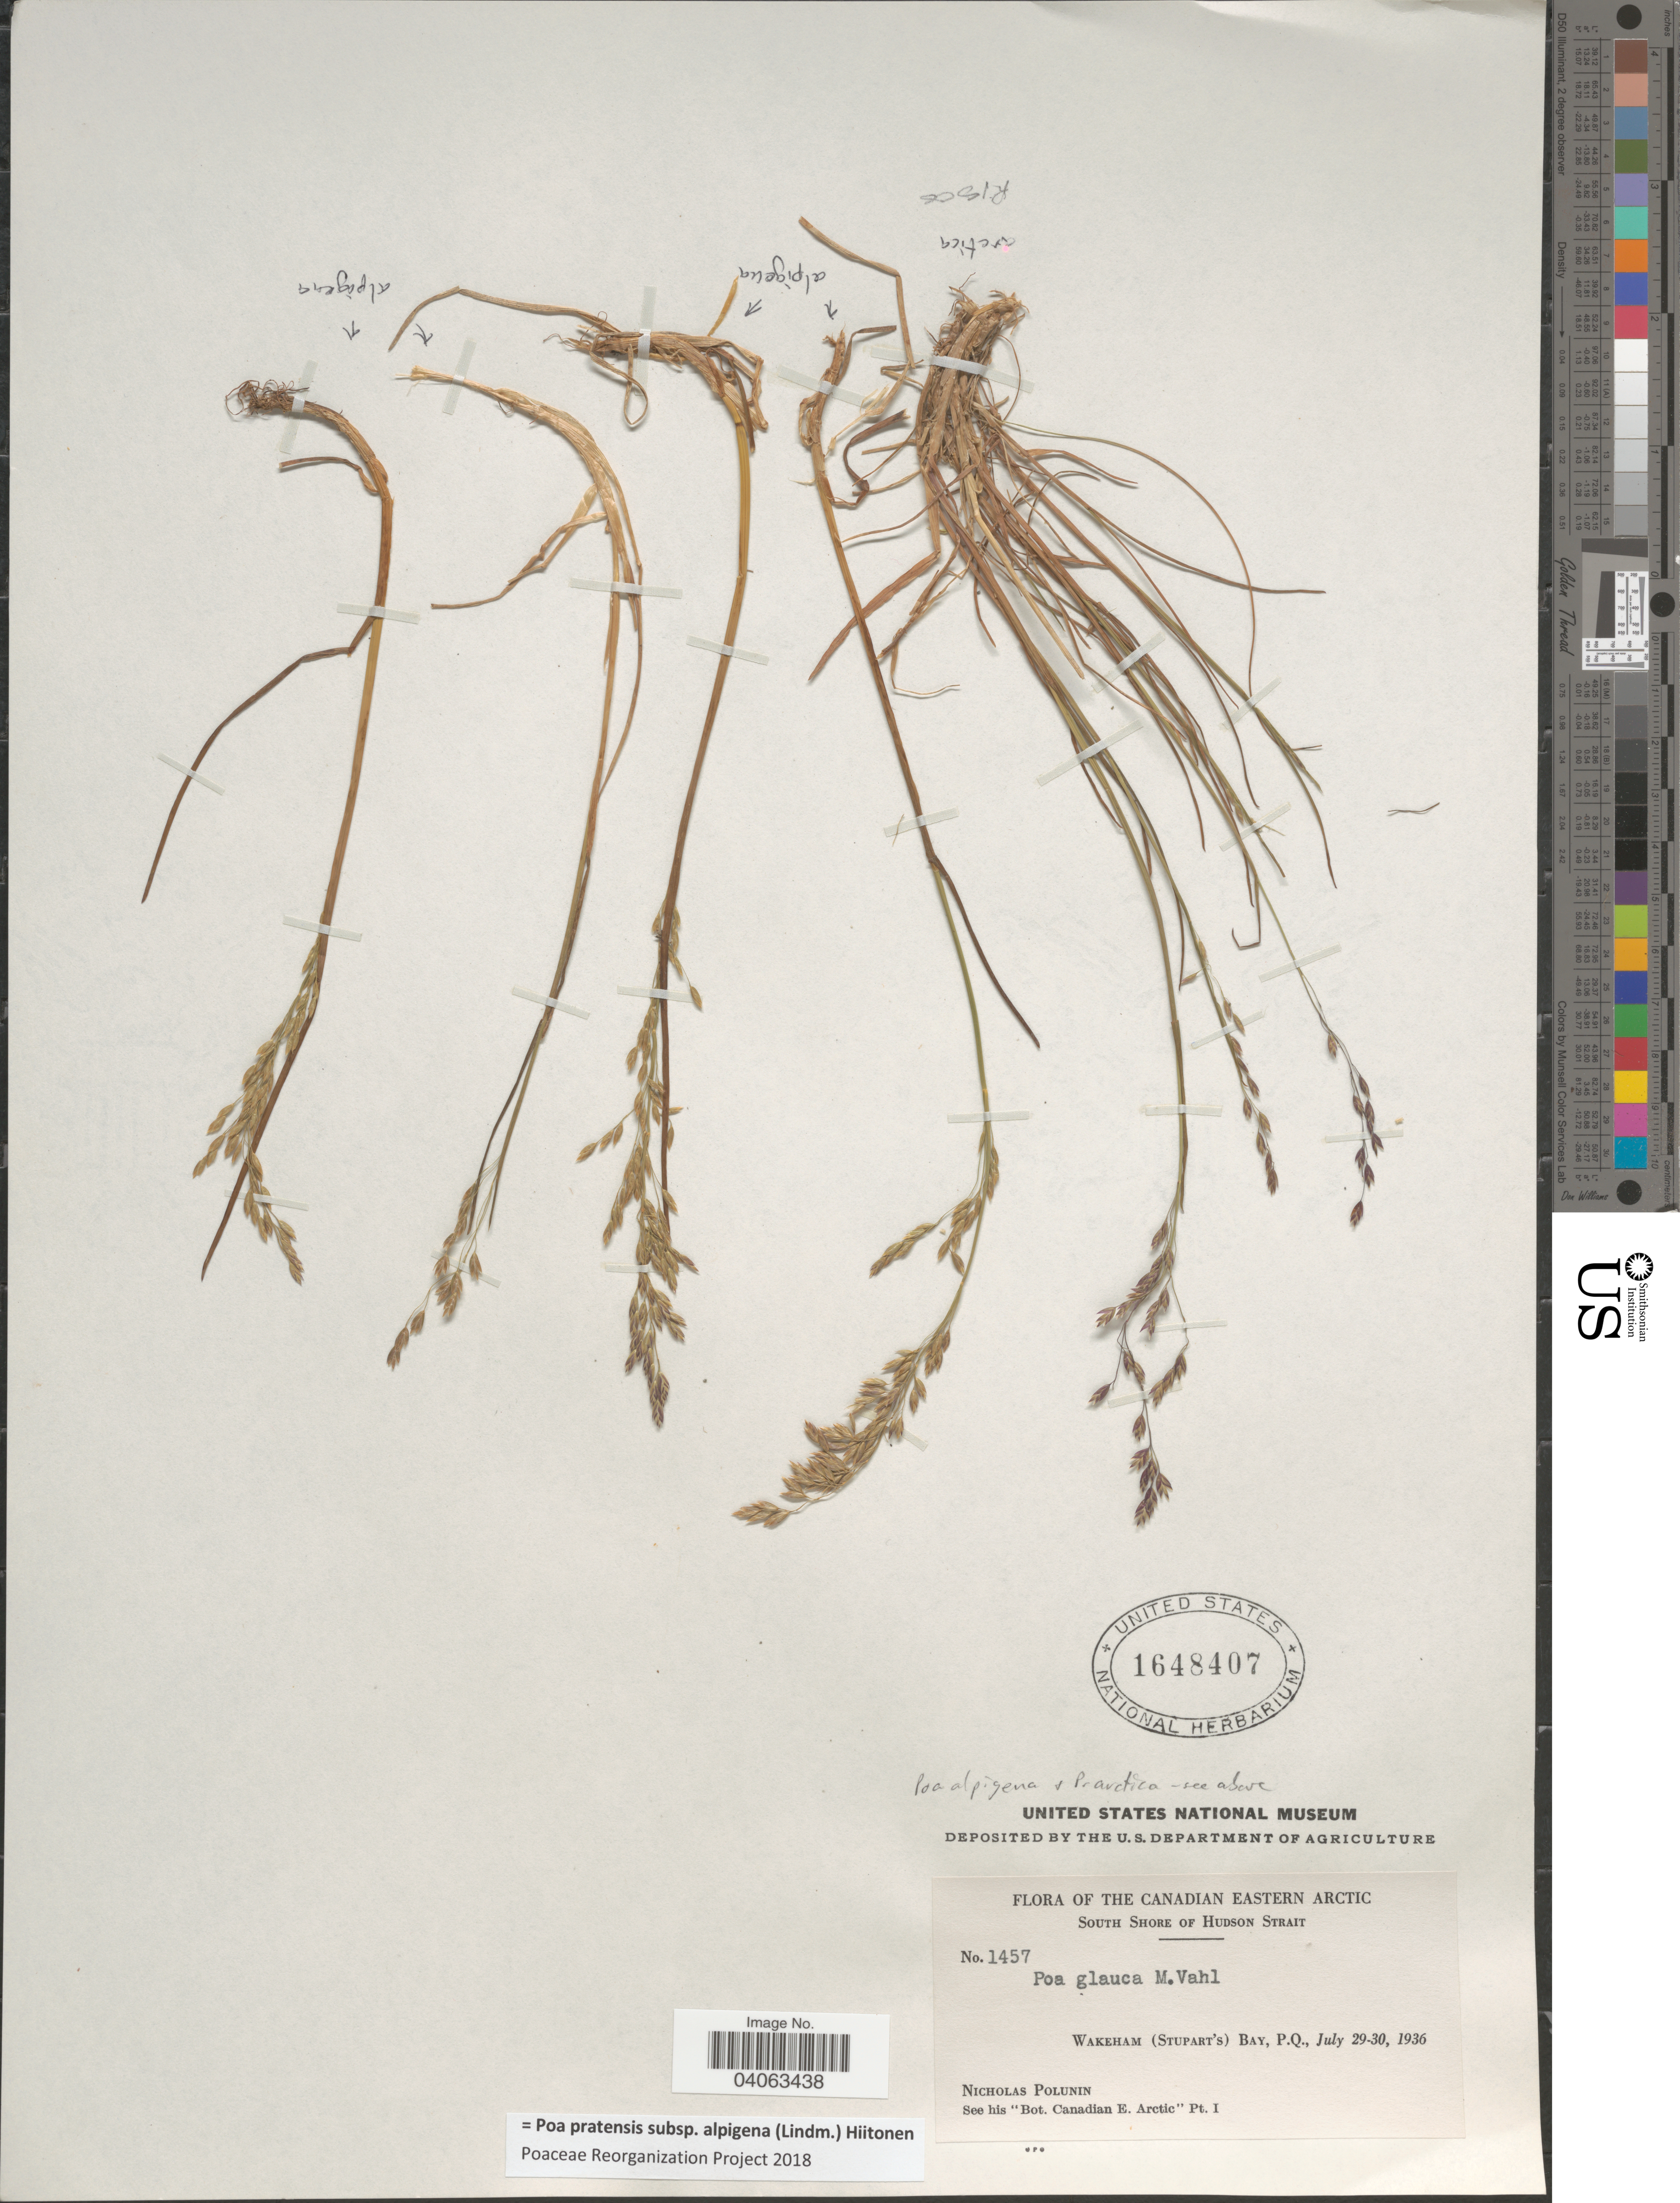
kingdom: Plantae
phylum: Tracheophyta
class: Liliopsida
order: Poales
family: Poaceae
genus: Poa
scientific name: Poa pratensis subsp. alpigena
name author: (Lindm.) Hiitonen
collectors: N. V. Polunin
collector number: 1457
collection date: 1936-07-29/1936-07-30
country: Canada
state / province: Quebec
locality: The Canadian Eastern Arctic. South Shore of Hudson Strait. Wakeham (Stupart's) Bay.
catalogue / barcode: US 1648407